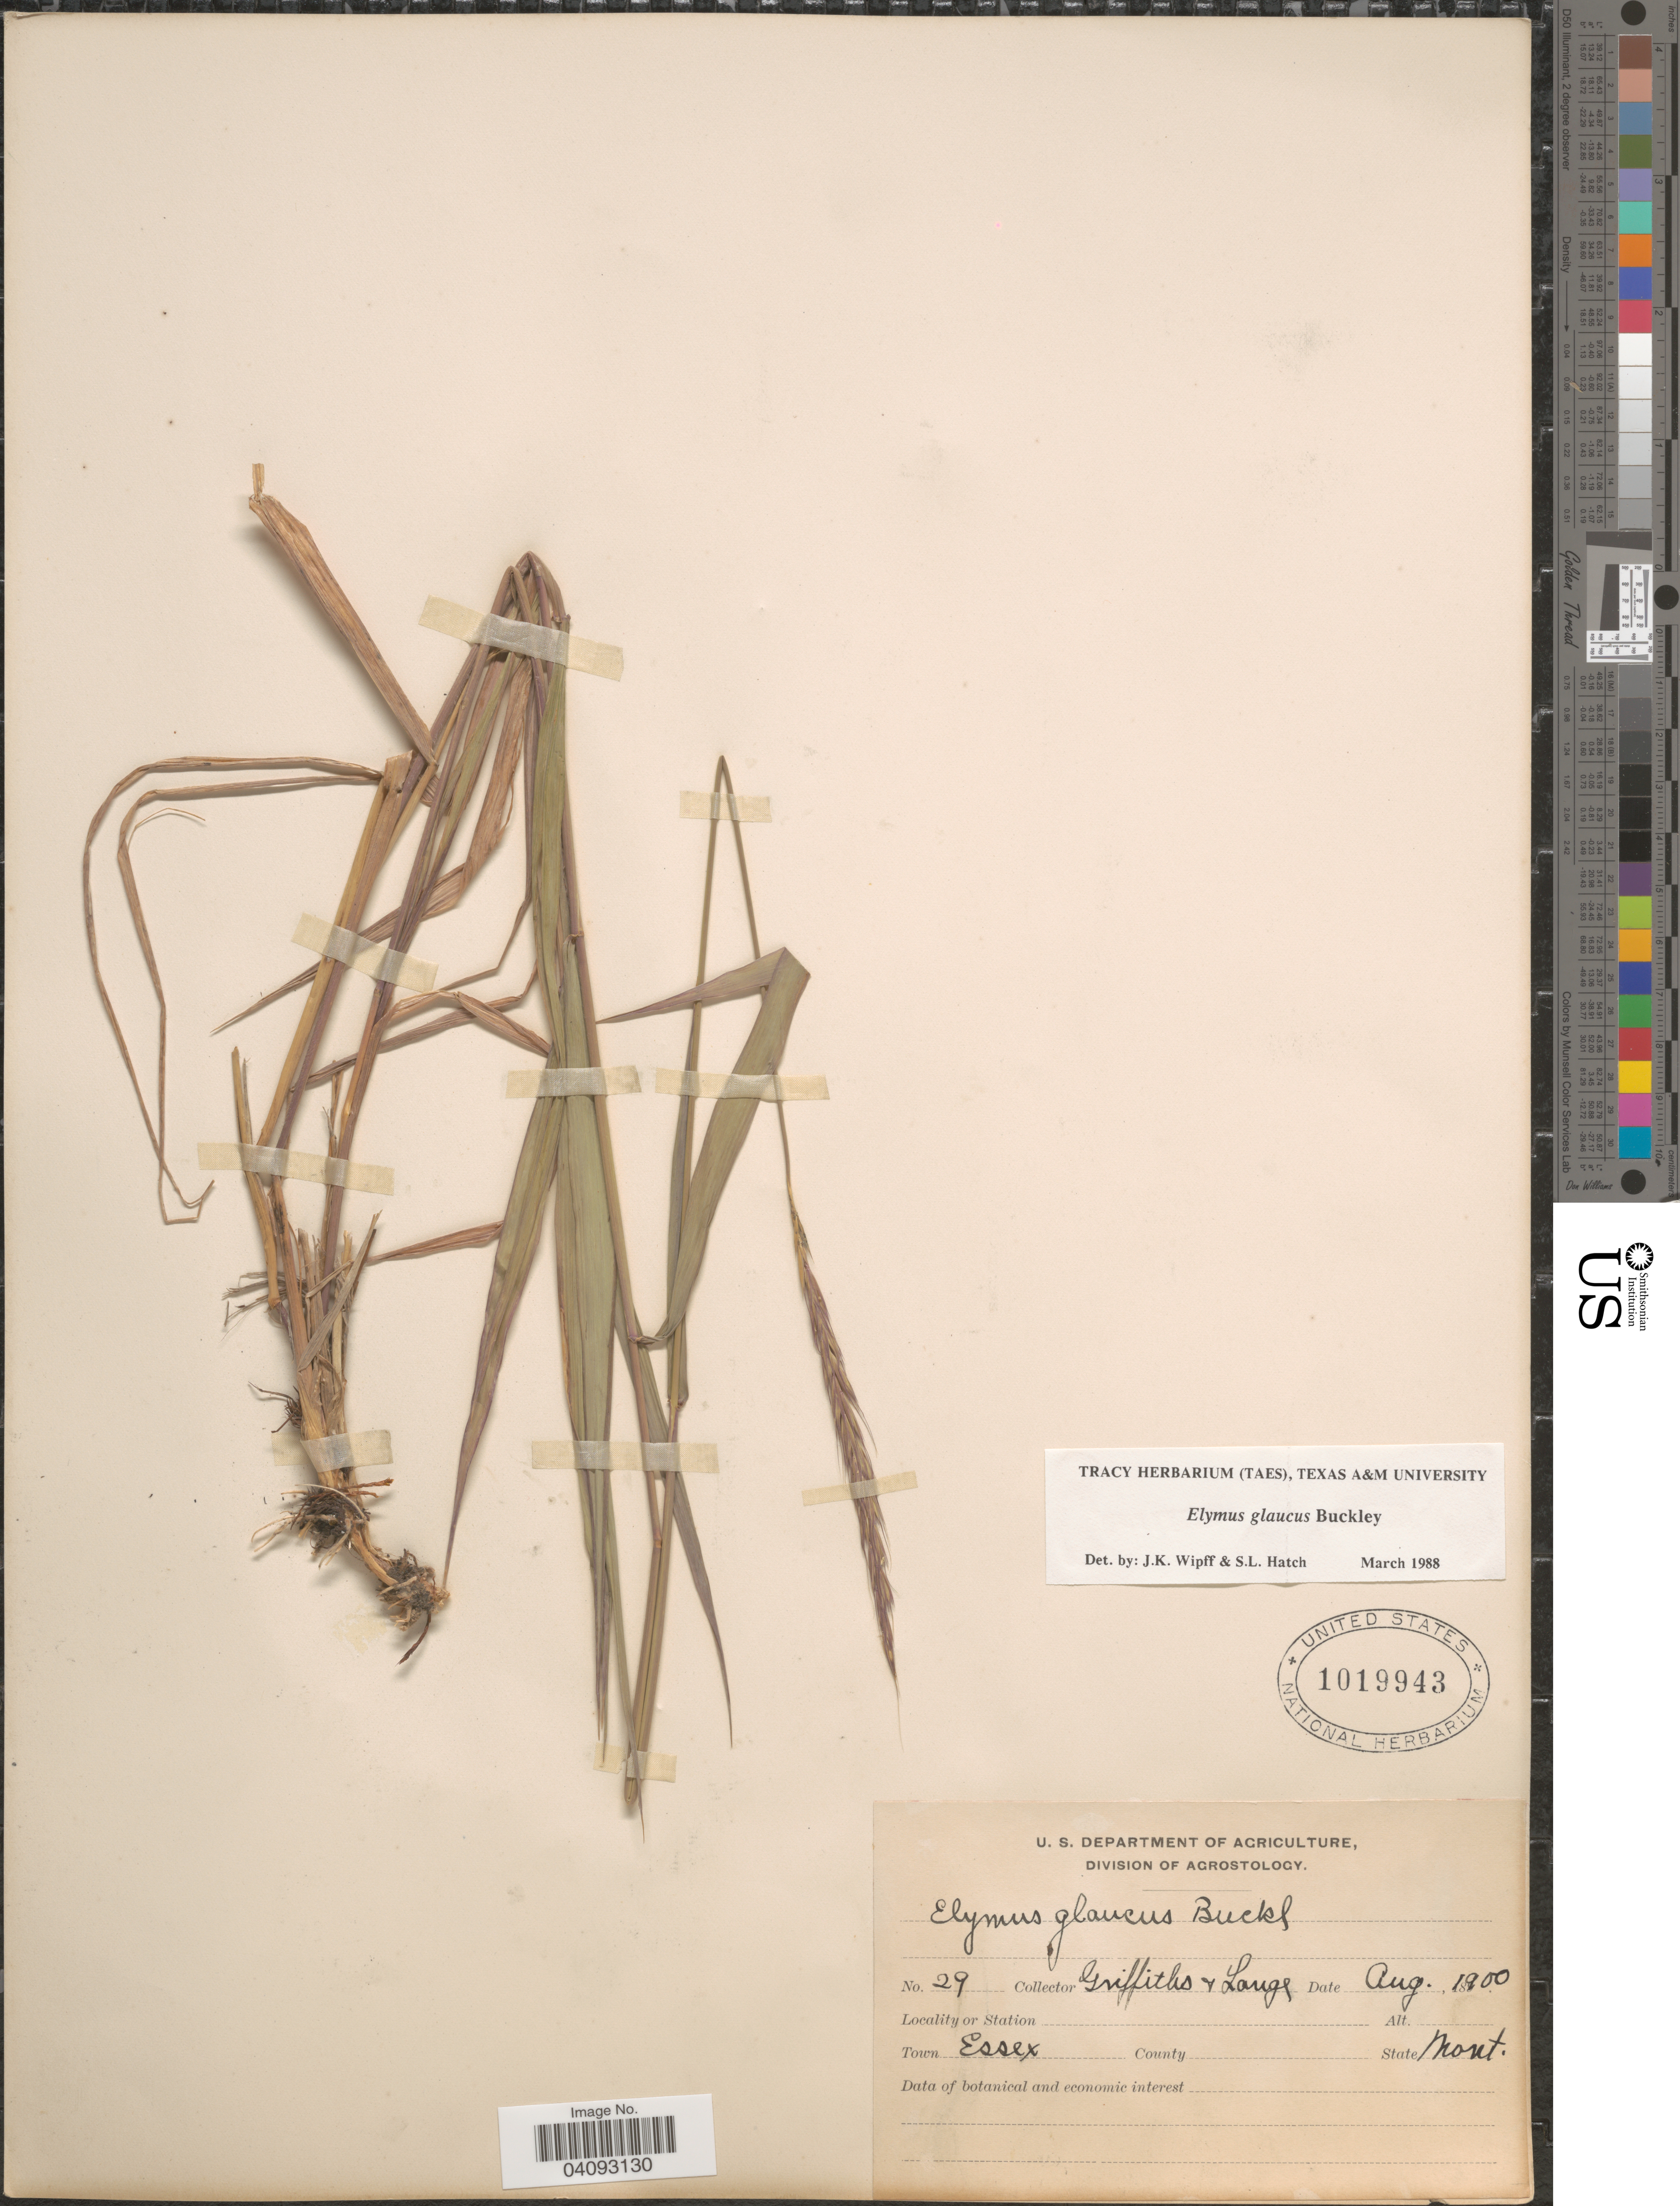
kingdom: Plantae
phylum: Tracheophyta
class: Liliopsida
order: Poales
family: Poaceae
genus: Elymus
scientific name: Elymus glaucus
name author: Buckley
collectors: -- Griffiths & -- Lange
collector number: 29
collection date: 1900-08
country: United States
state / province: Montana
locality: Town Essex.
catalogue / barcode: US 1019943